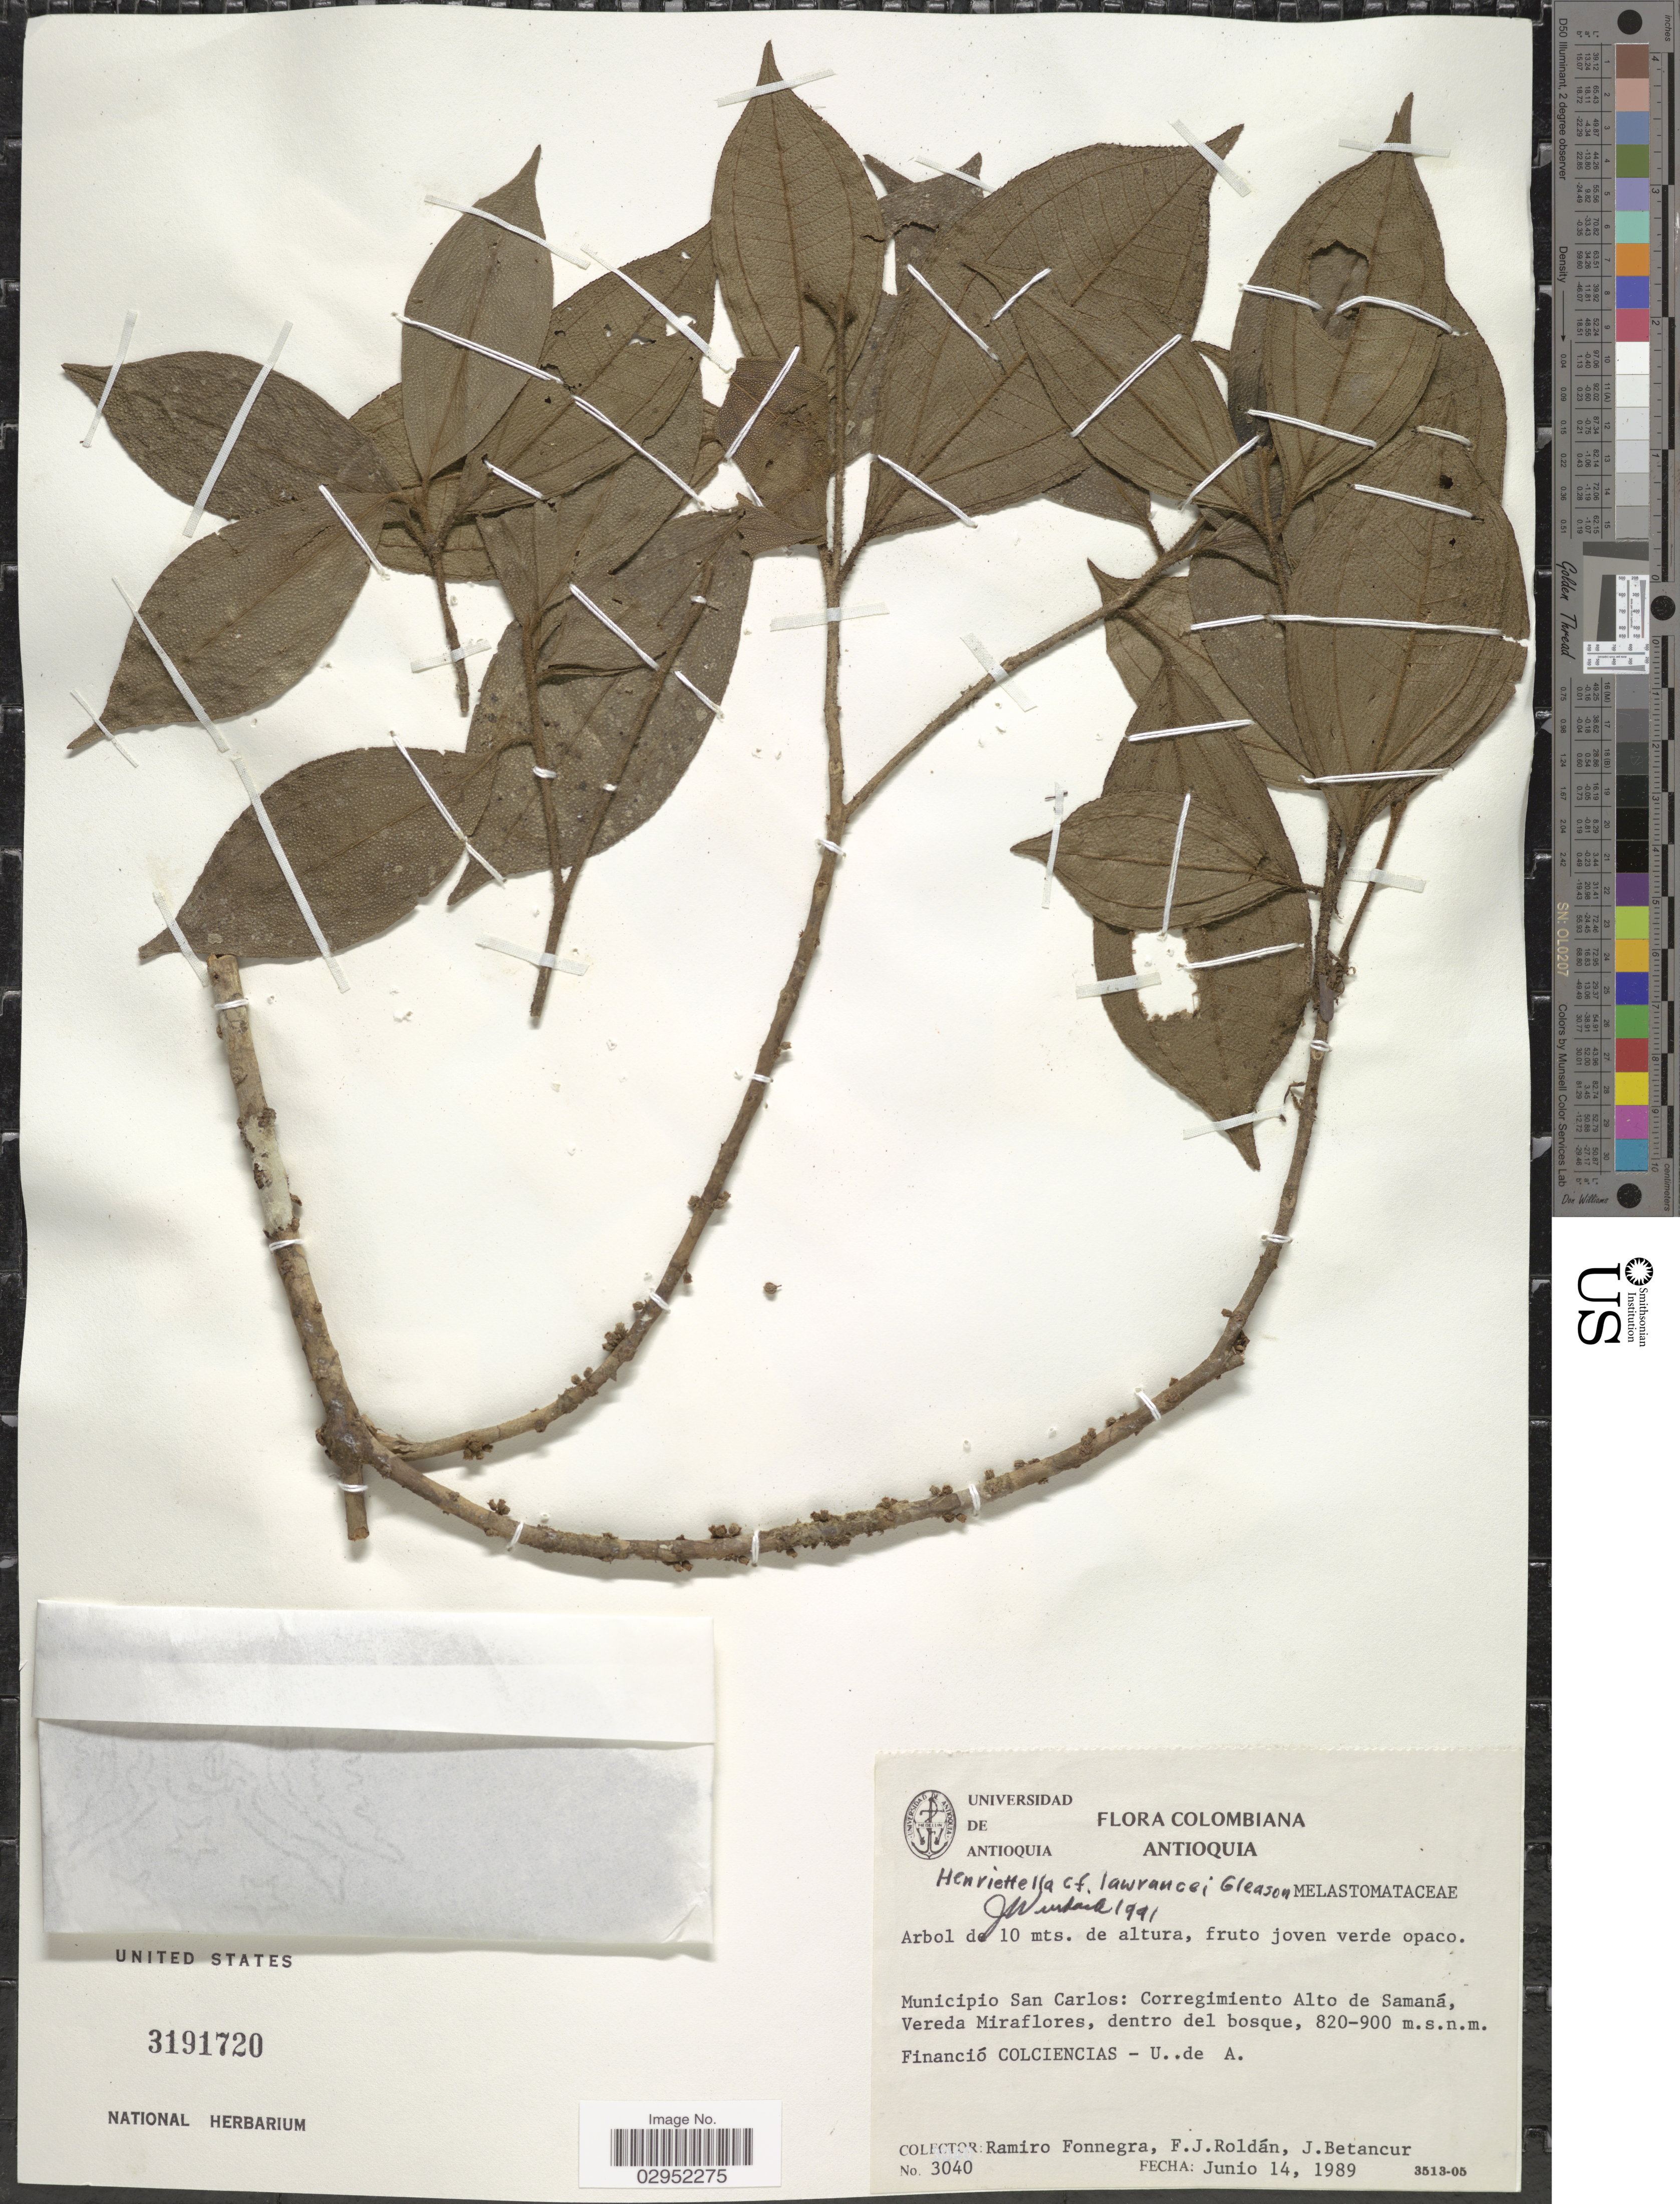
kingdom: Plantae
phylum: Tracheophyta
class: Magnoliopsida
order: Myrtales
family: Melastomataceae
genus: Henriettea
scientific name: Henriettea lawrancei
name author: (Gleason) Penneys et al.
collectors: R. Fonnegra, F. J. Roldán & J. Betancur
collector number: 3040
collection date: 1989-06-14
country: Colombia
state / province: Antioquia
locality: Municipio San Carlos: Corregimiento Alto de Samaná, Vereda Miraflores.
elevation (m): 820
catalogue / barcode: US 3191720